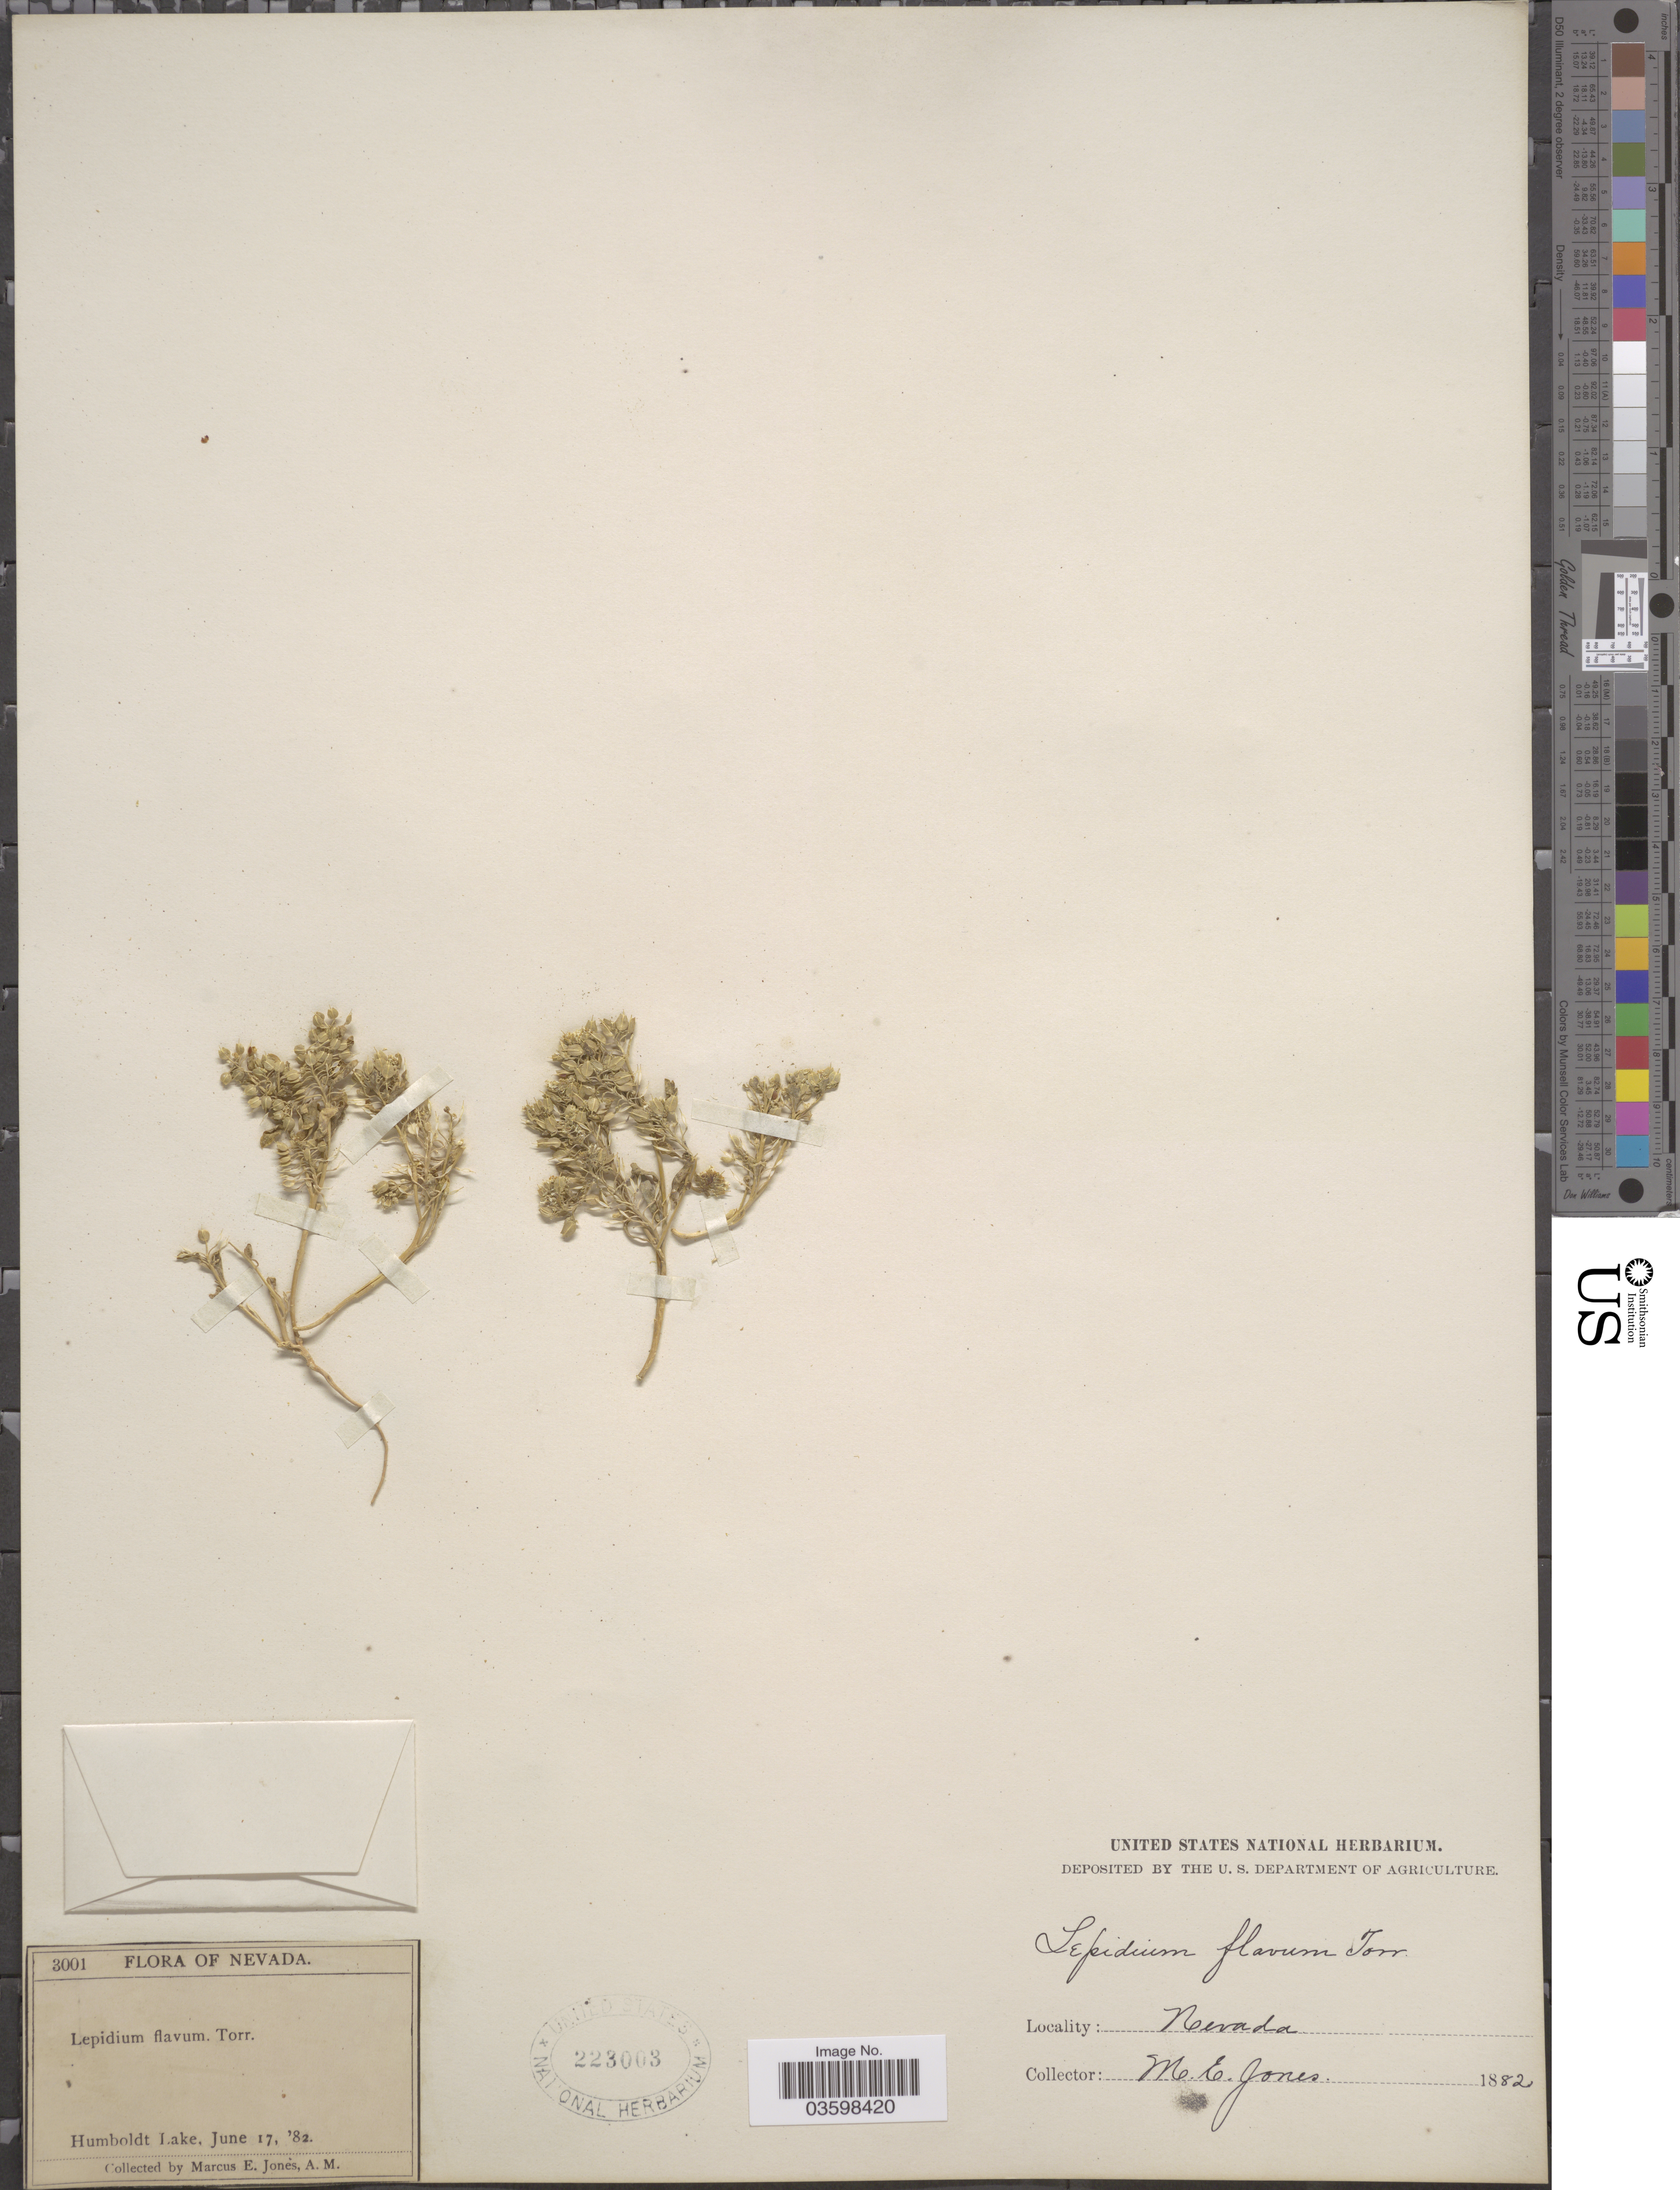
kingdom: Plantae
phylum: Tracheophyta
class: Magnoliopsida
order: Brassicales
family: Brassicaceae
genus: Lepidium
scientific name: Lepidium flavum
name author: Torr.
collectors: M. E. Jones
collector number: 3001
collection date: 1882-06-17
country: United States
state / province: Nevada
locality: Humboldt Lake.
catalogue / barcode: US 223003